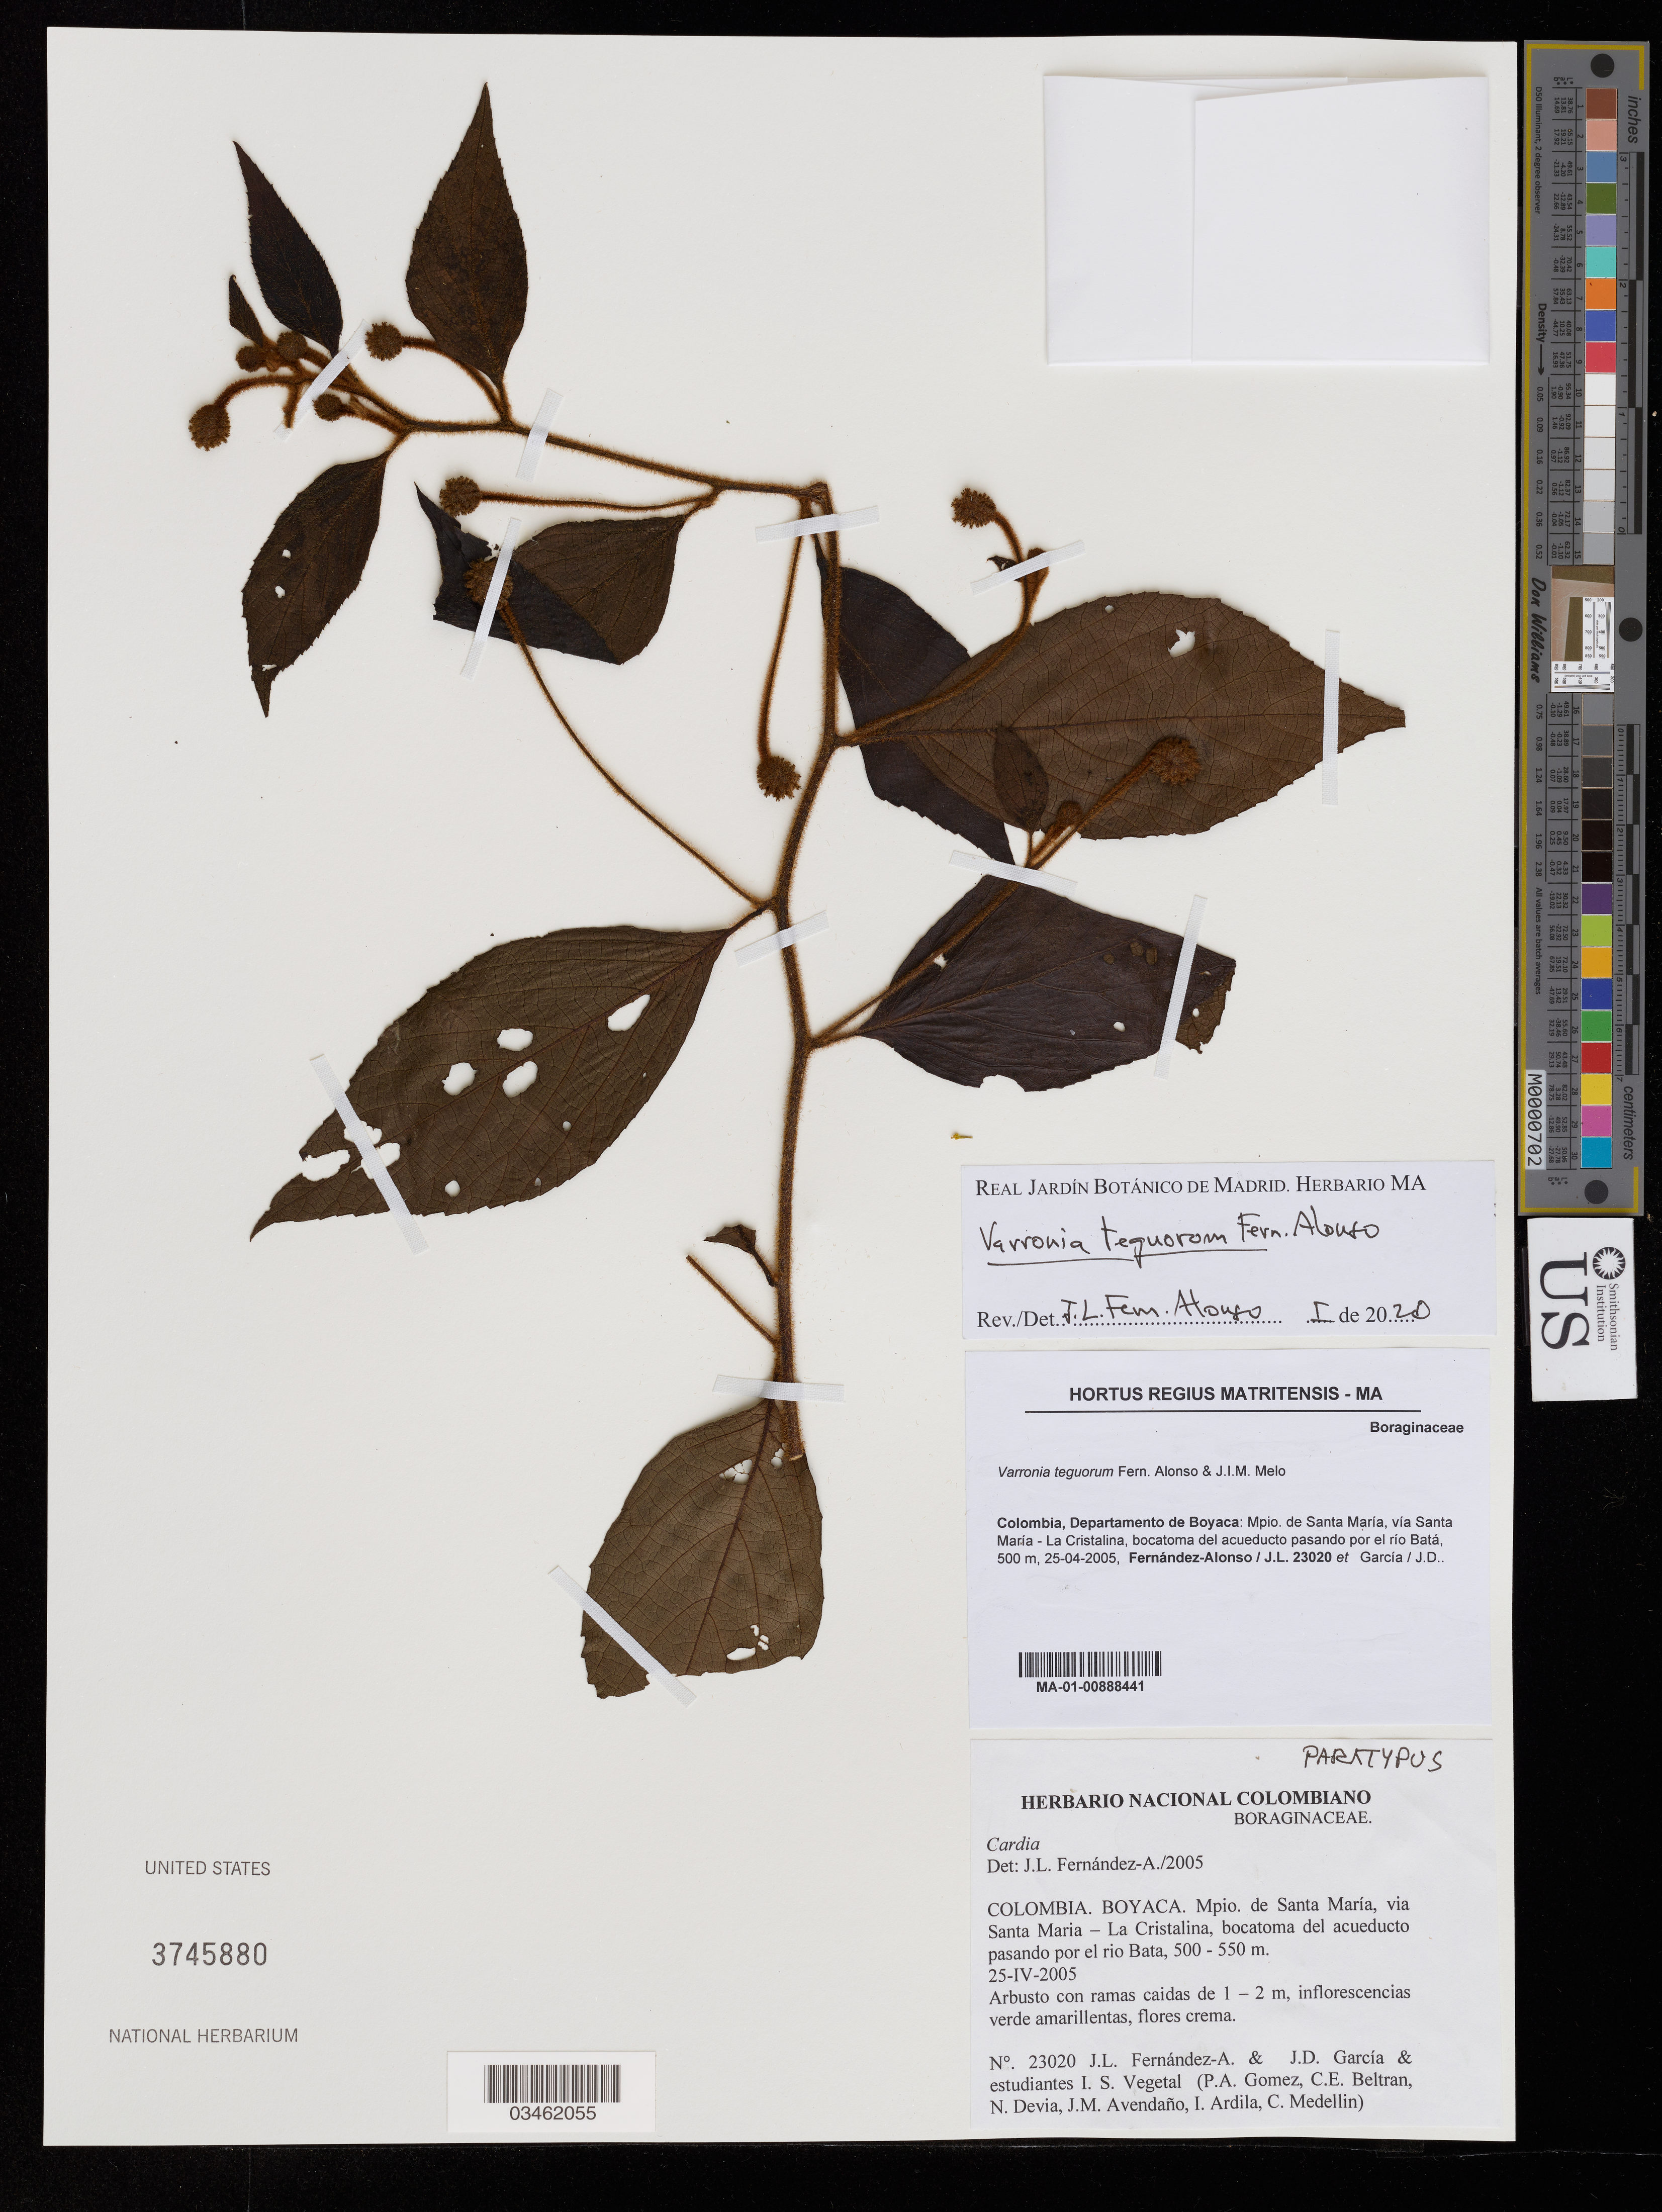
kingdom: Plantae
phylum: Tracheophyta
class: Magnoliopsida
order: Boraginales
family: Cordiaceae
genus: Varronia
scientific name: Varronia teguorum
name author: Fern. Alonso & J.I.M. Melo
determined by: Fernández-Alonso, J. L.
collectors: J. L. Fernández-Alonso, J. García & Estudiantes de Introducc. Sistem. Vegetal.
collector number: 23020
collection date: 2005-04-25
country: Colombia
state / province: Boyacá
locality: Santa Maria, La Cristalina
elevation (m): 500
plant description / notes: Paratype.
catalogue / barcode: US 3745880